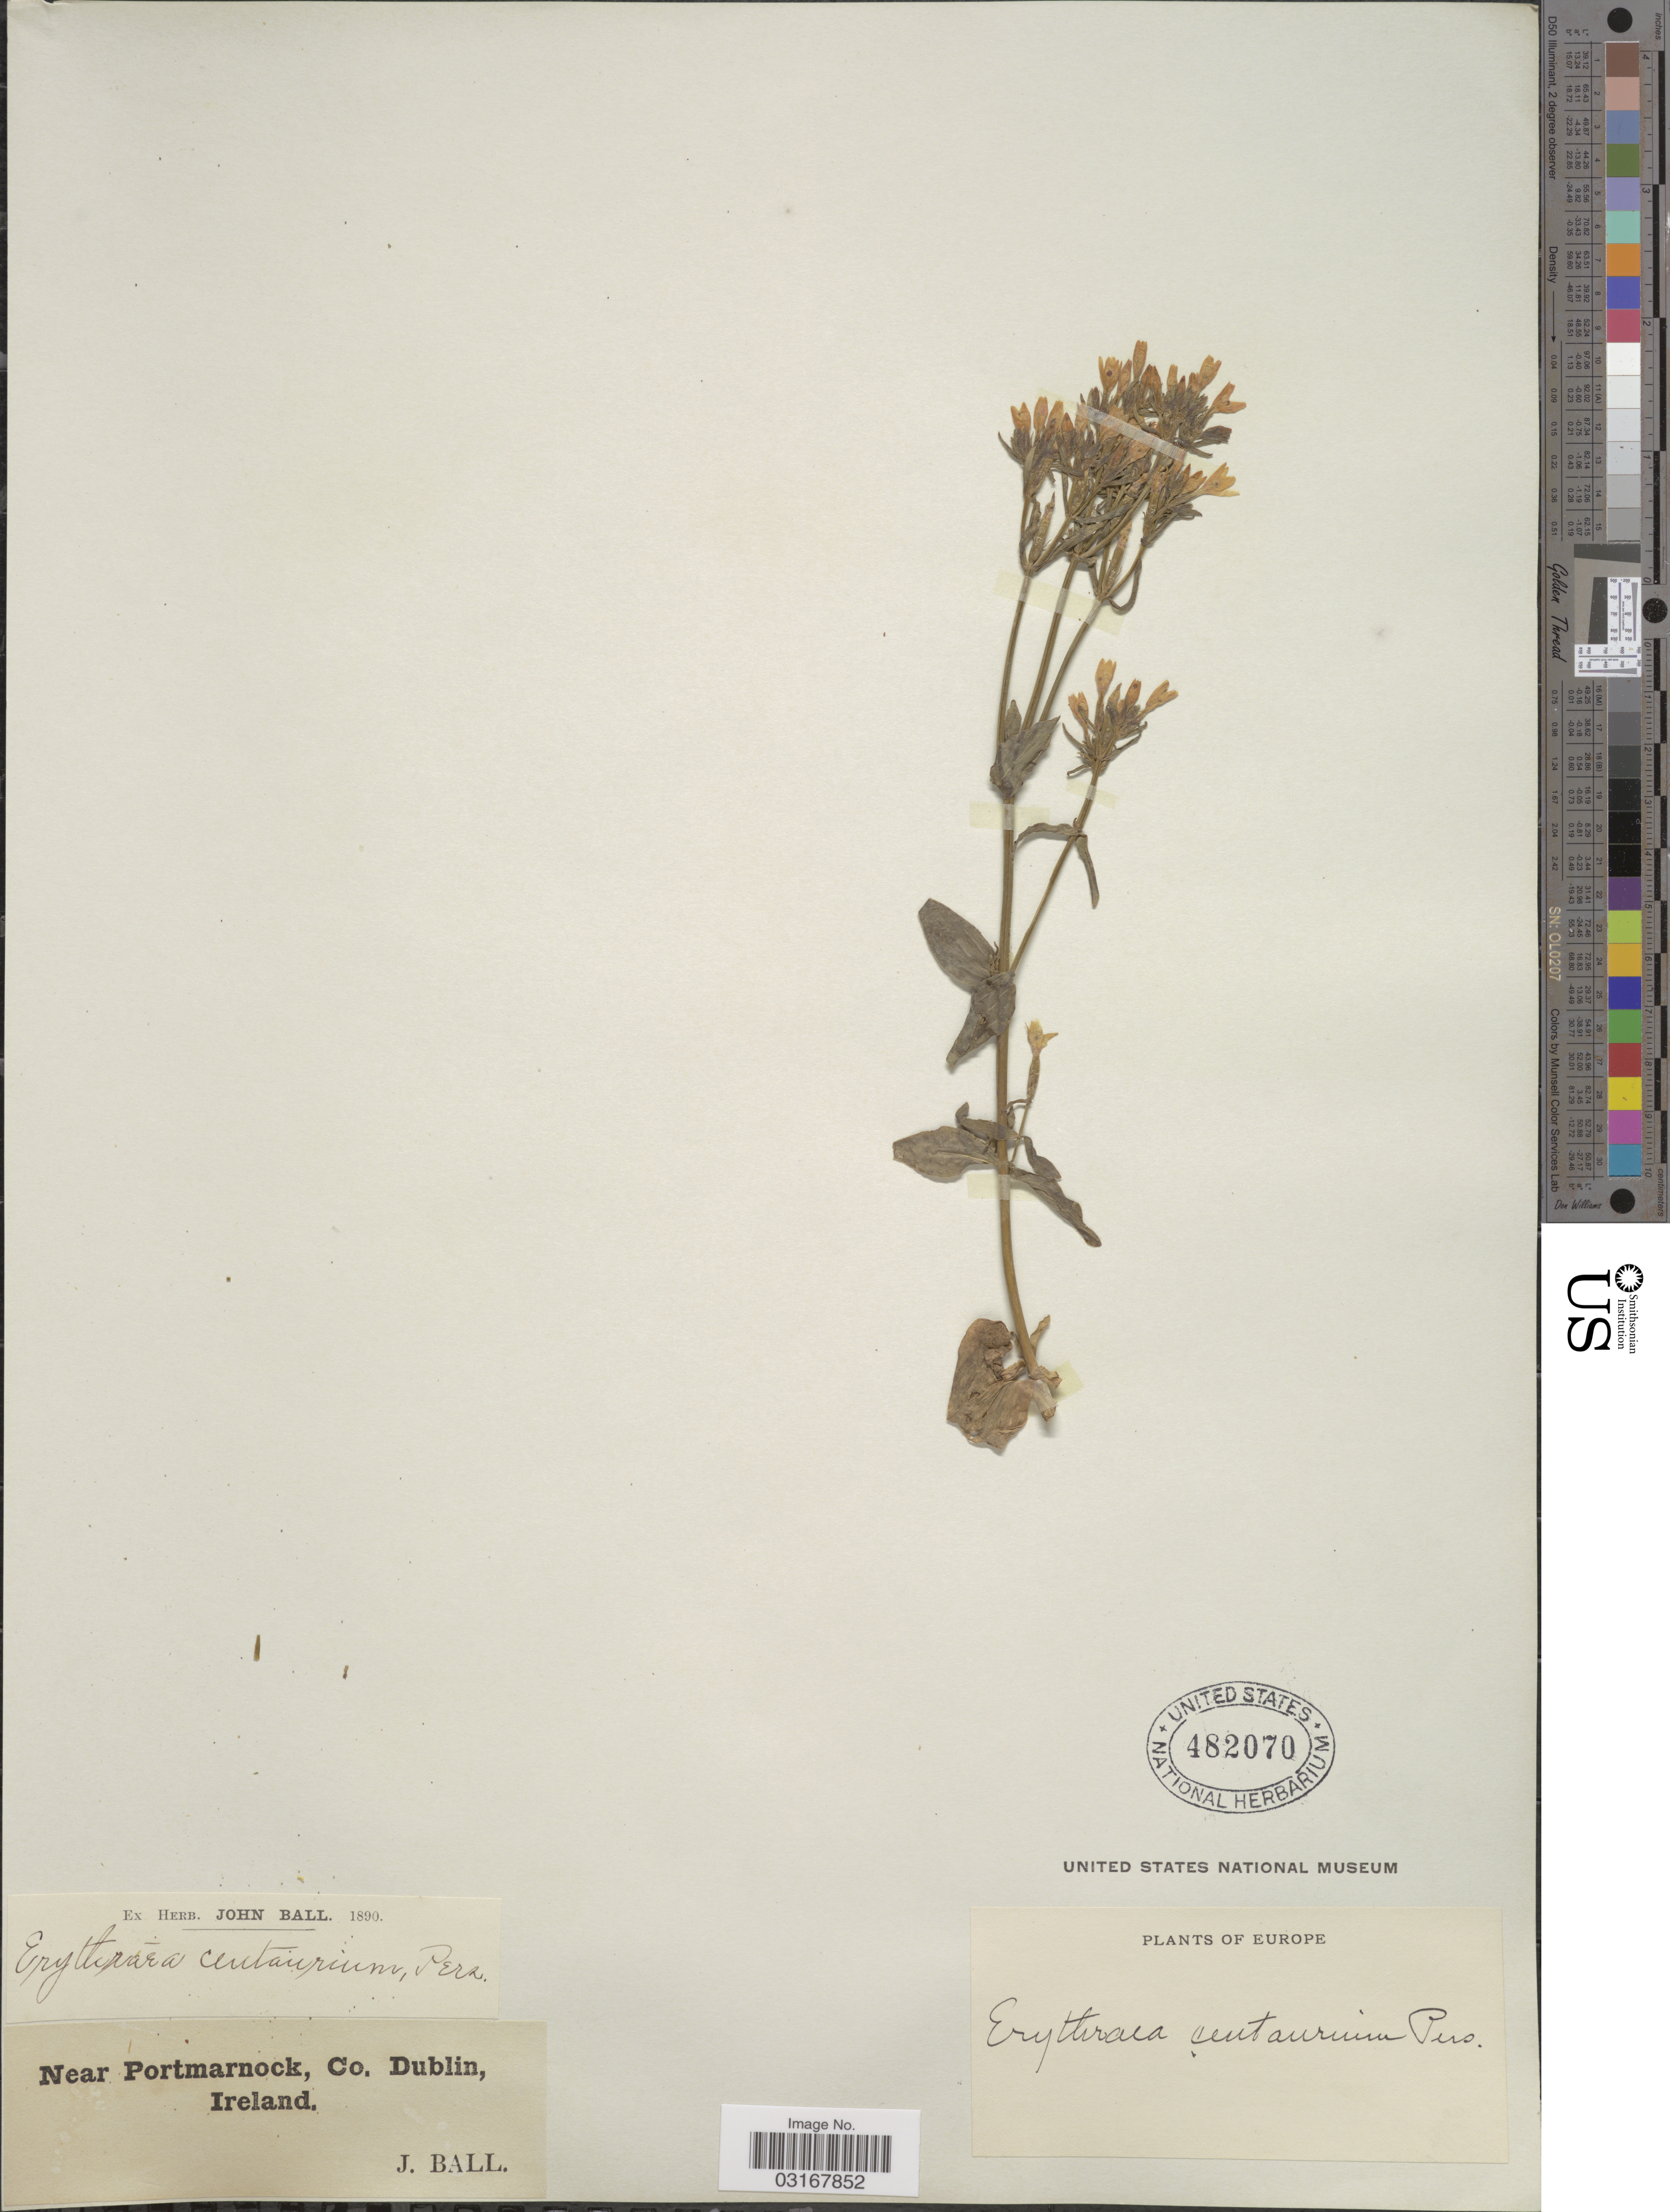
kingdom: Plantae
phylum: Tracheophyta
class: Magnoliopsida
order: Gentianales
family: Gentianaceae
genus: Centaurium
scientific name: Centaurium umbellatum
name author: Gilib.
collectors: J. Ball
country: Ireland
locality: Near Portmarnock, Co. Dublin.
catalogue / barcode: US 482070